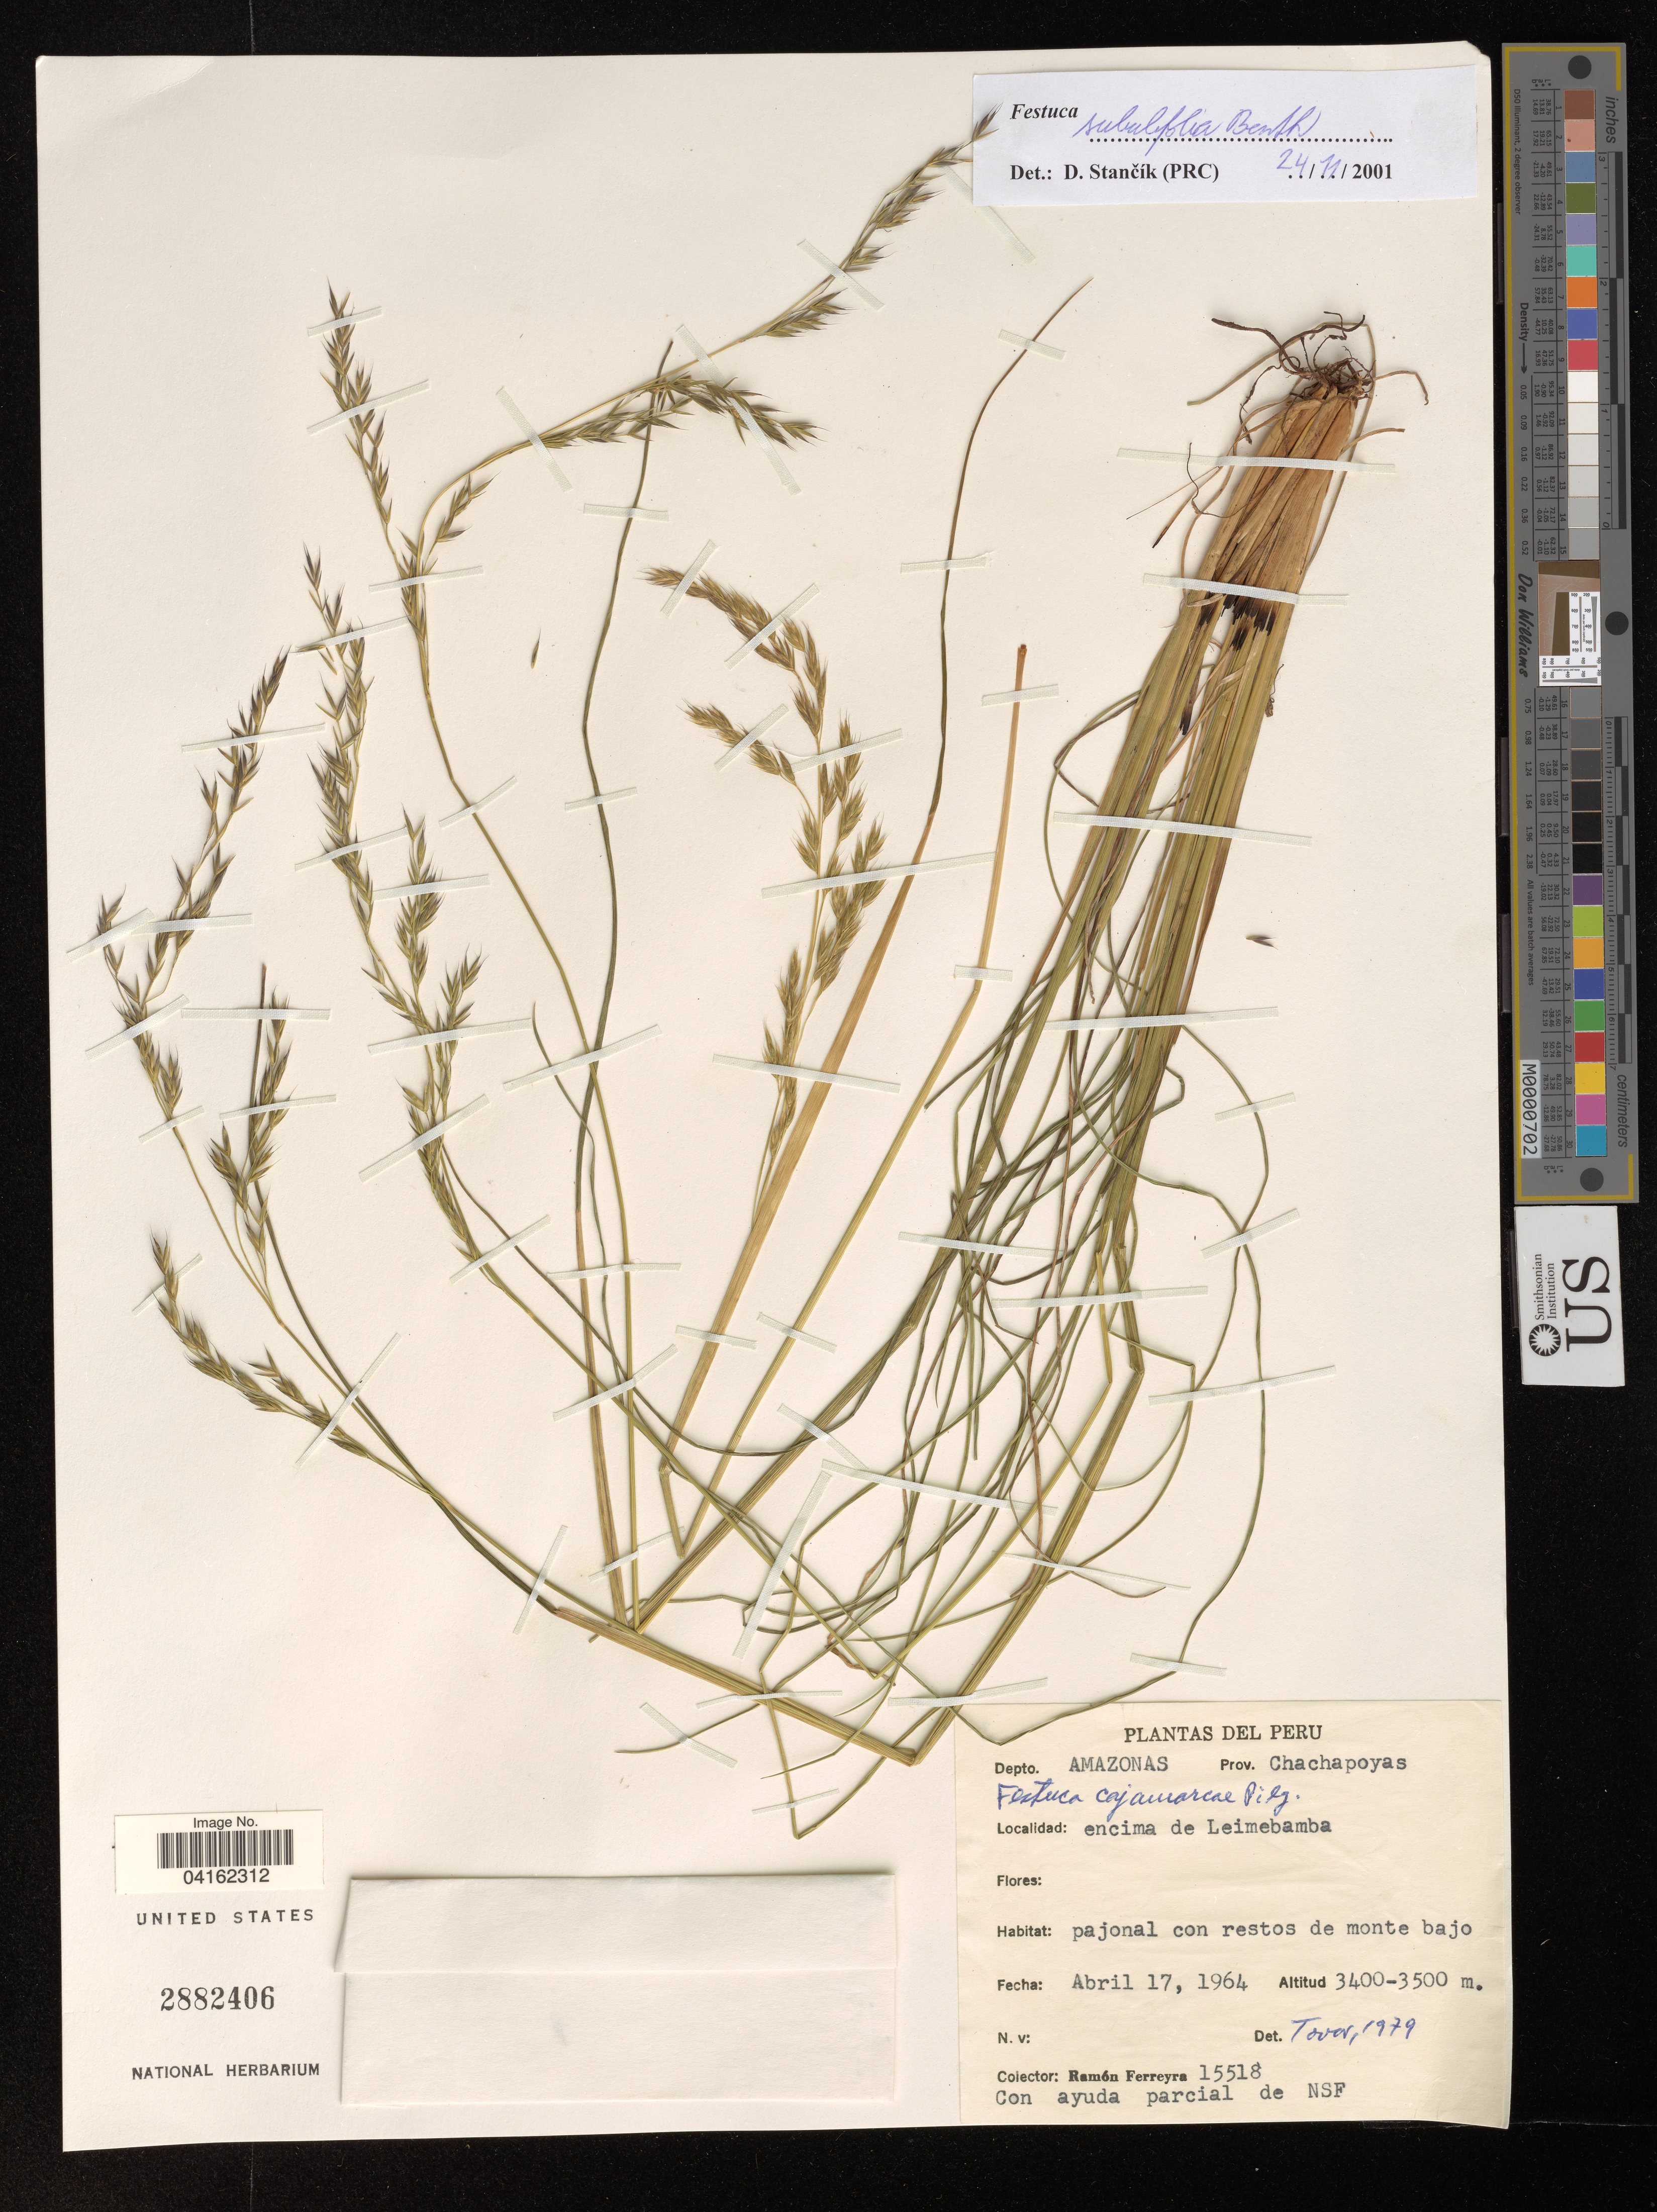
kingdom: Plantae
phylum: Tracheophyta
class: Liliopsida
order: Poales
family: Poaceae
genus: Festuca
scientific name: Festuca subulifolia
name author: Benth.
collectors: R. A. Ferreyra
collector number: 15518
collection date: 1964-04-17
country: Peru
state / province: Amazonas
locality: Prov. Chachapoyas. Encima de Leimebamba.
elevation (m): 3400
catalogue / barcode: US 2882406